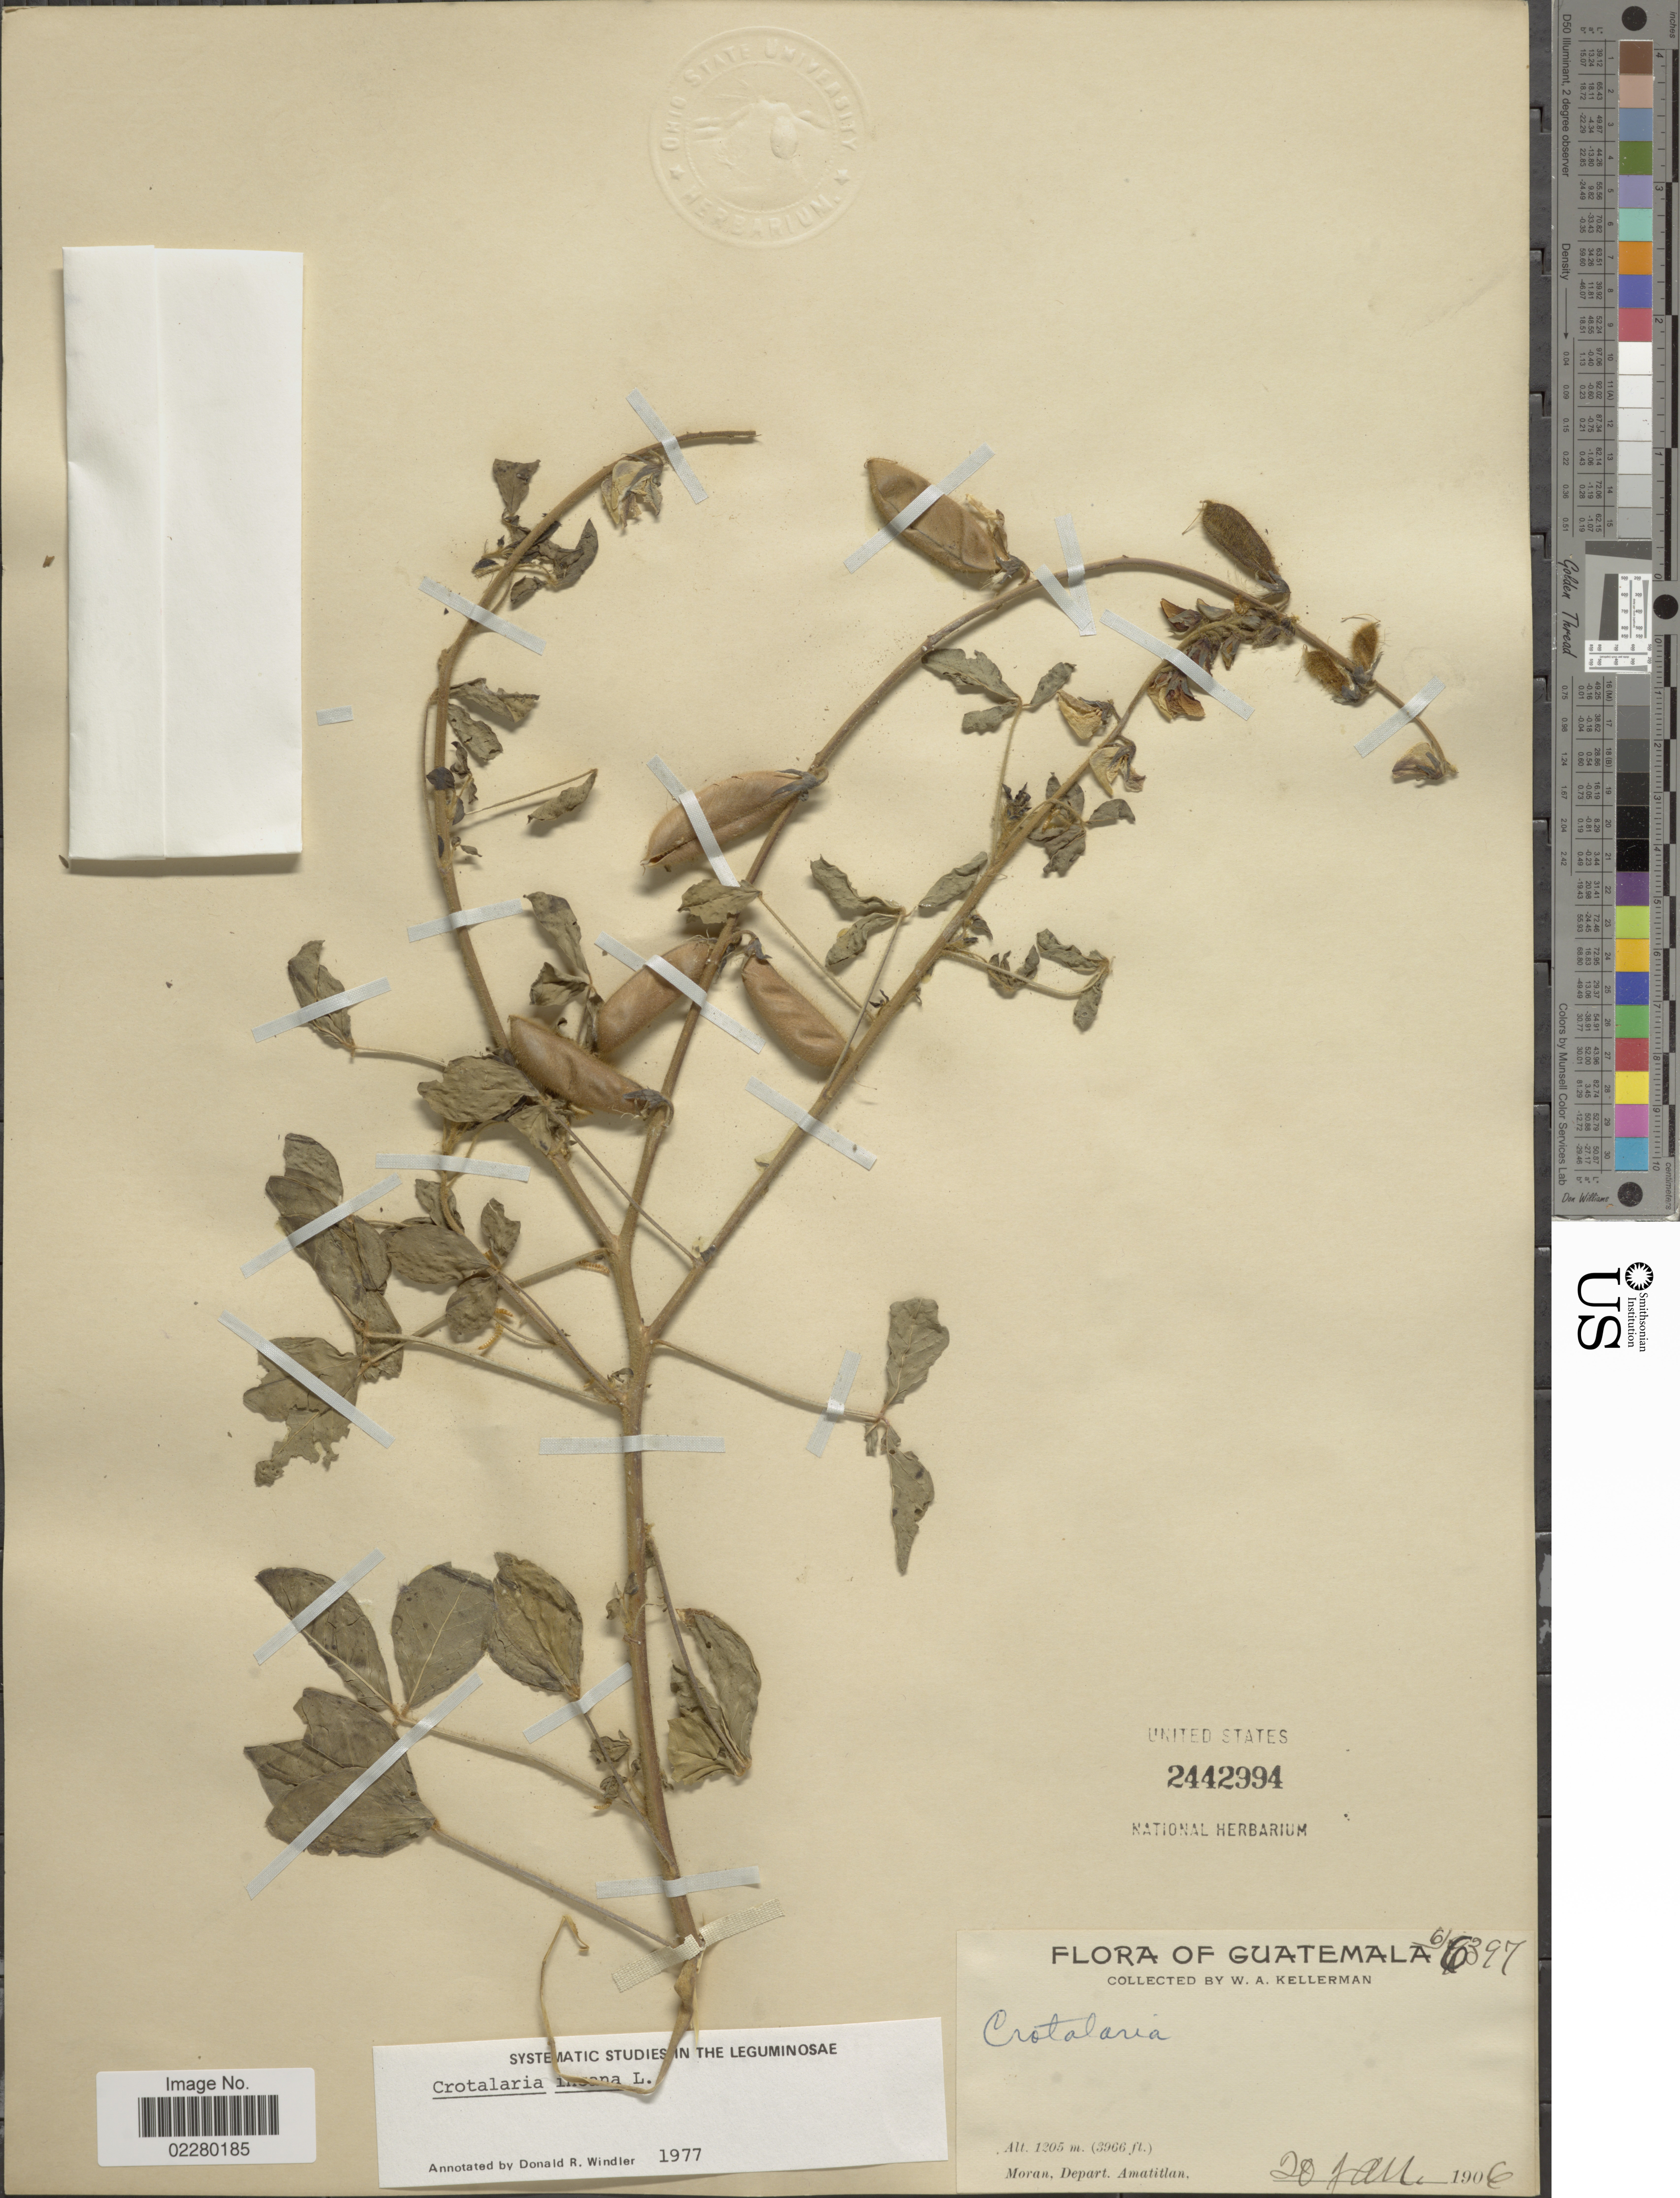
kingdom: Plantae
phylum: Tracheophyta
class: Magnoliopsida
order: Fabales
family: Fabaceae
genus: Crotalaria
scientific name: Crotalaria incana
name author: L.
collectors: W. Kellerman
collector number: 6397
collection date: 1906-01-20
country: Guatemala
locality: Moran, Depart. Amatitlan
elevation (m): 1205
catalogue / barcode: US 2442994